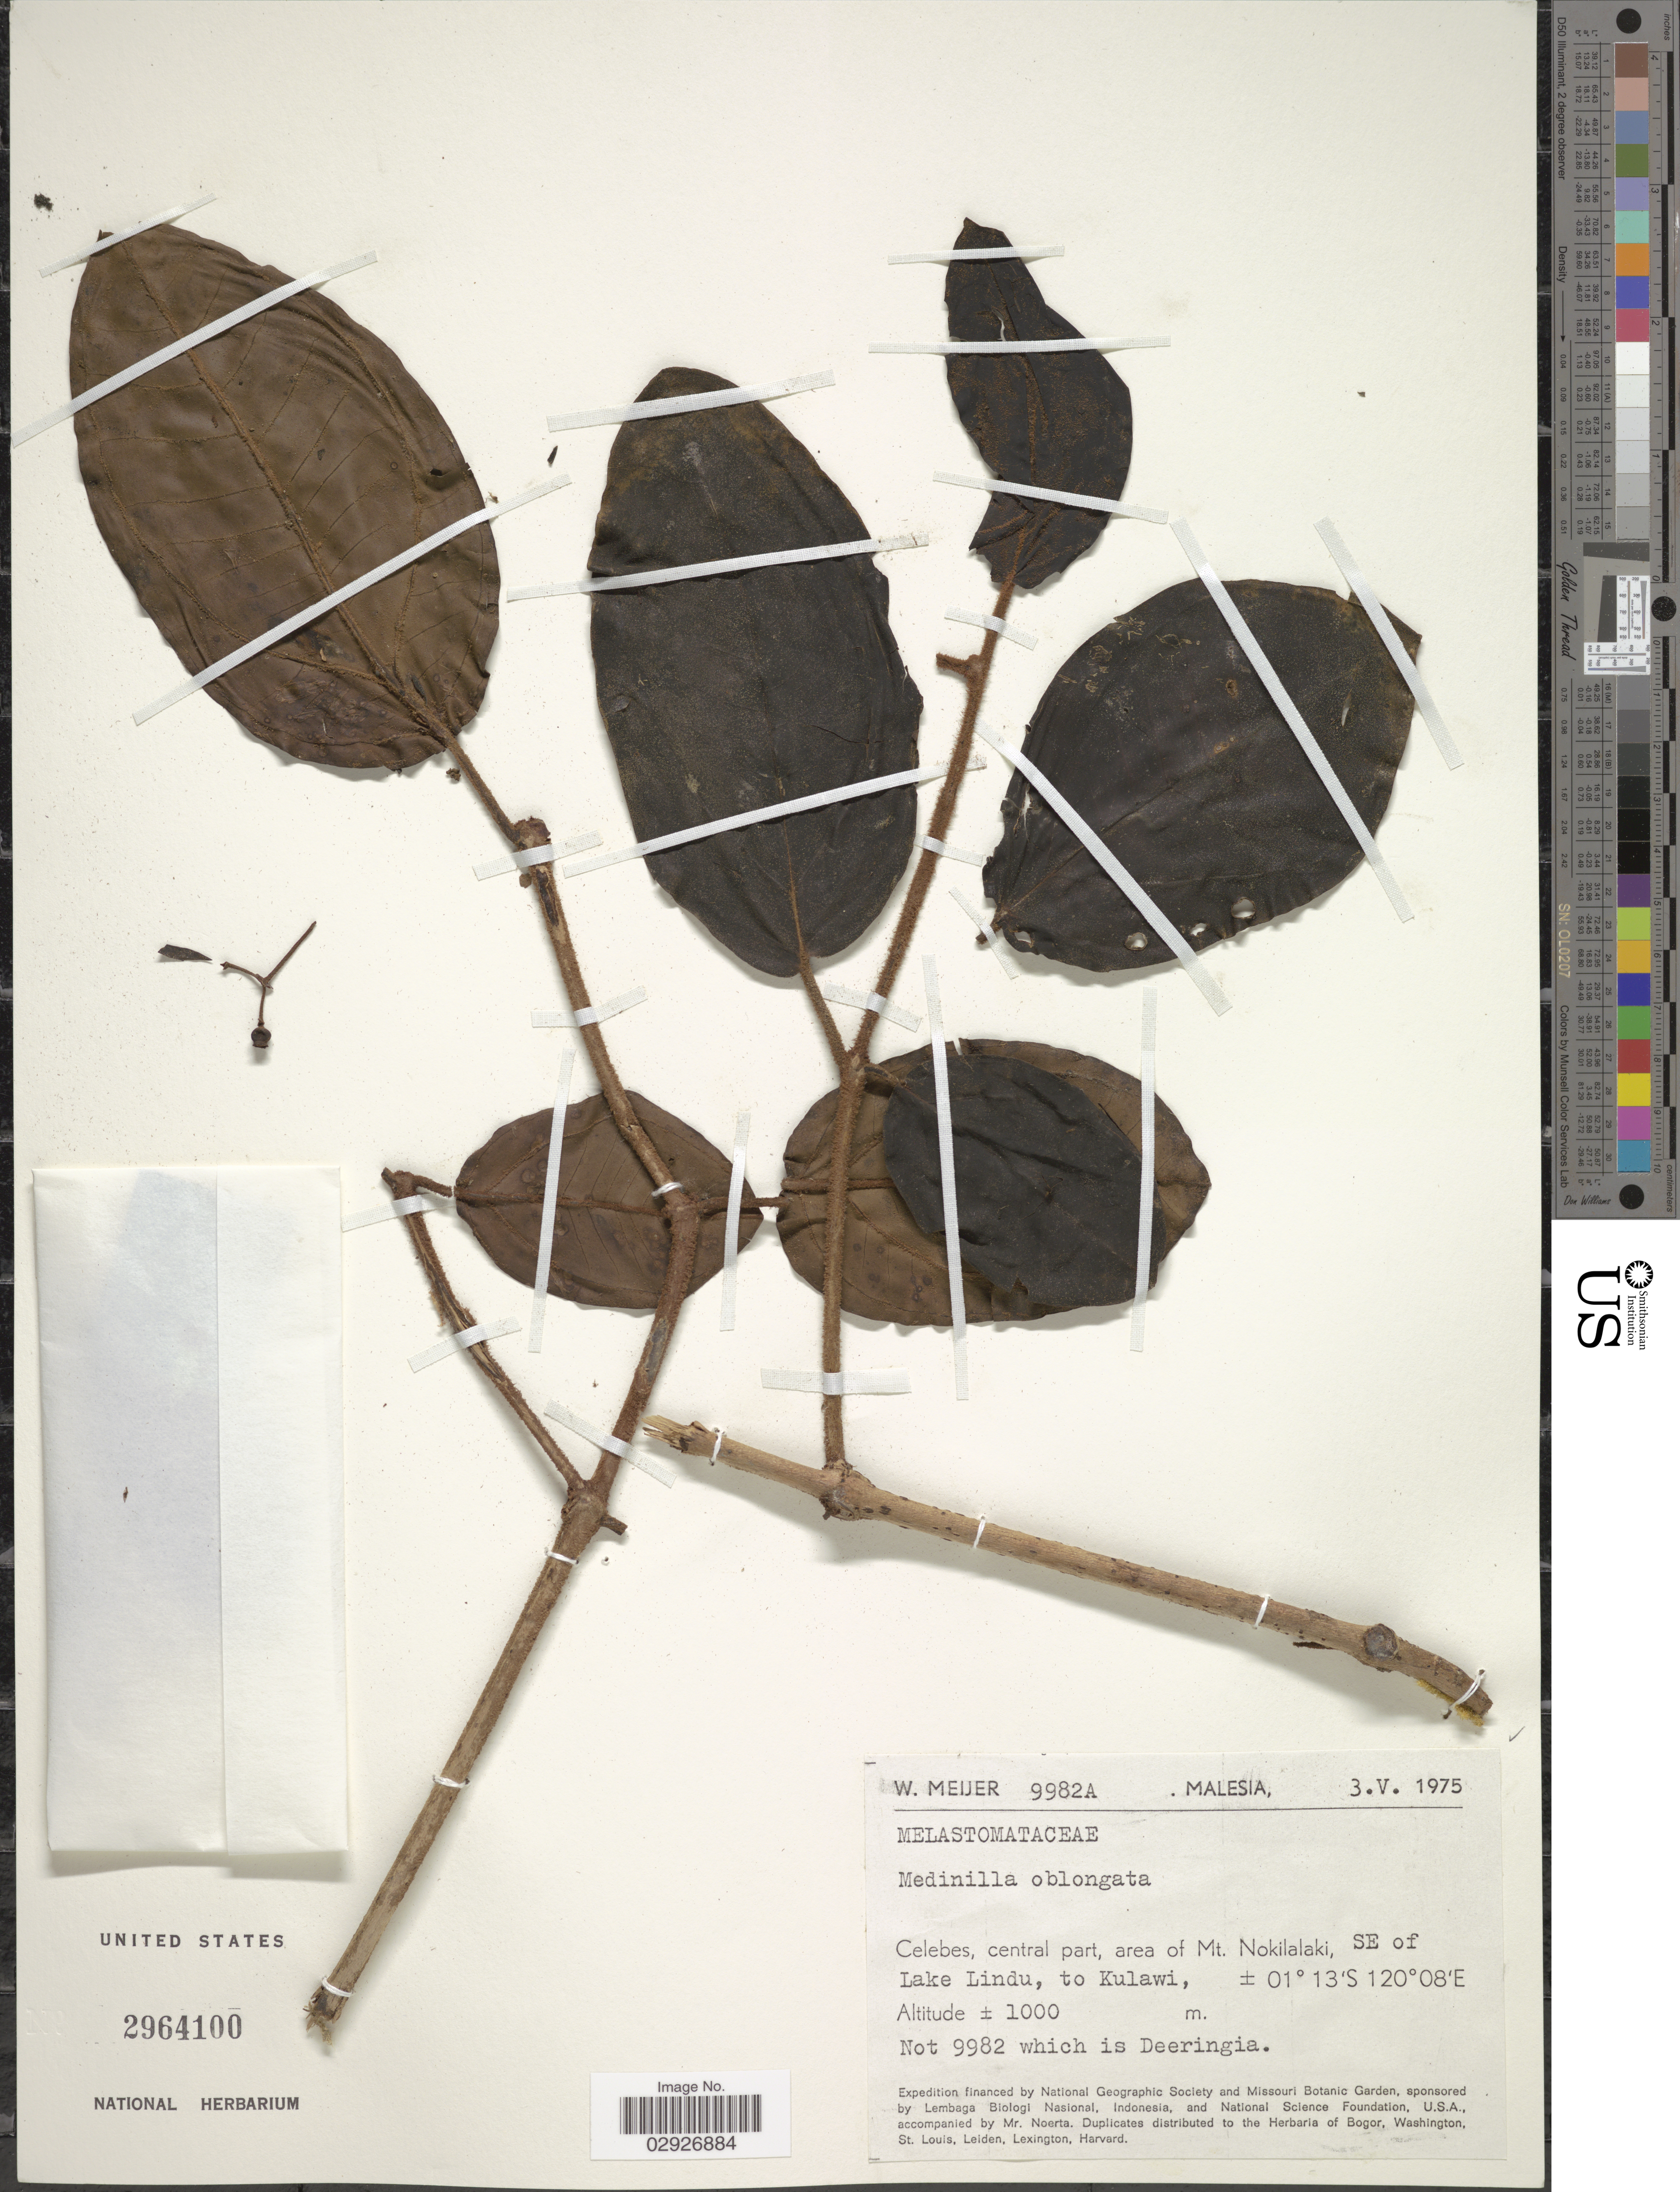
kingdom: Plantae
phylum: Tracheophyta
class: Magnoliopsida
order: Myrtales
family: Melastomataceae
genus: Medinilla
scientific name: Medinilla macrophylla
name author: Blume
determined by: Regalado, J. C.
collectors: W. Meijer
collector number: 9982A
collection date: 1975-05-03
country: Malaysia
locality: Malesia. Celebes, central part, area of Mt. Nokilalaki, SE of Lake Lindu, to Kulawi.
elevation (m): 1000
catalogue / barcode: US 2964100